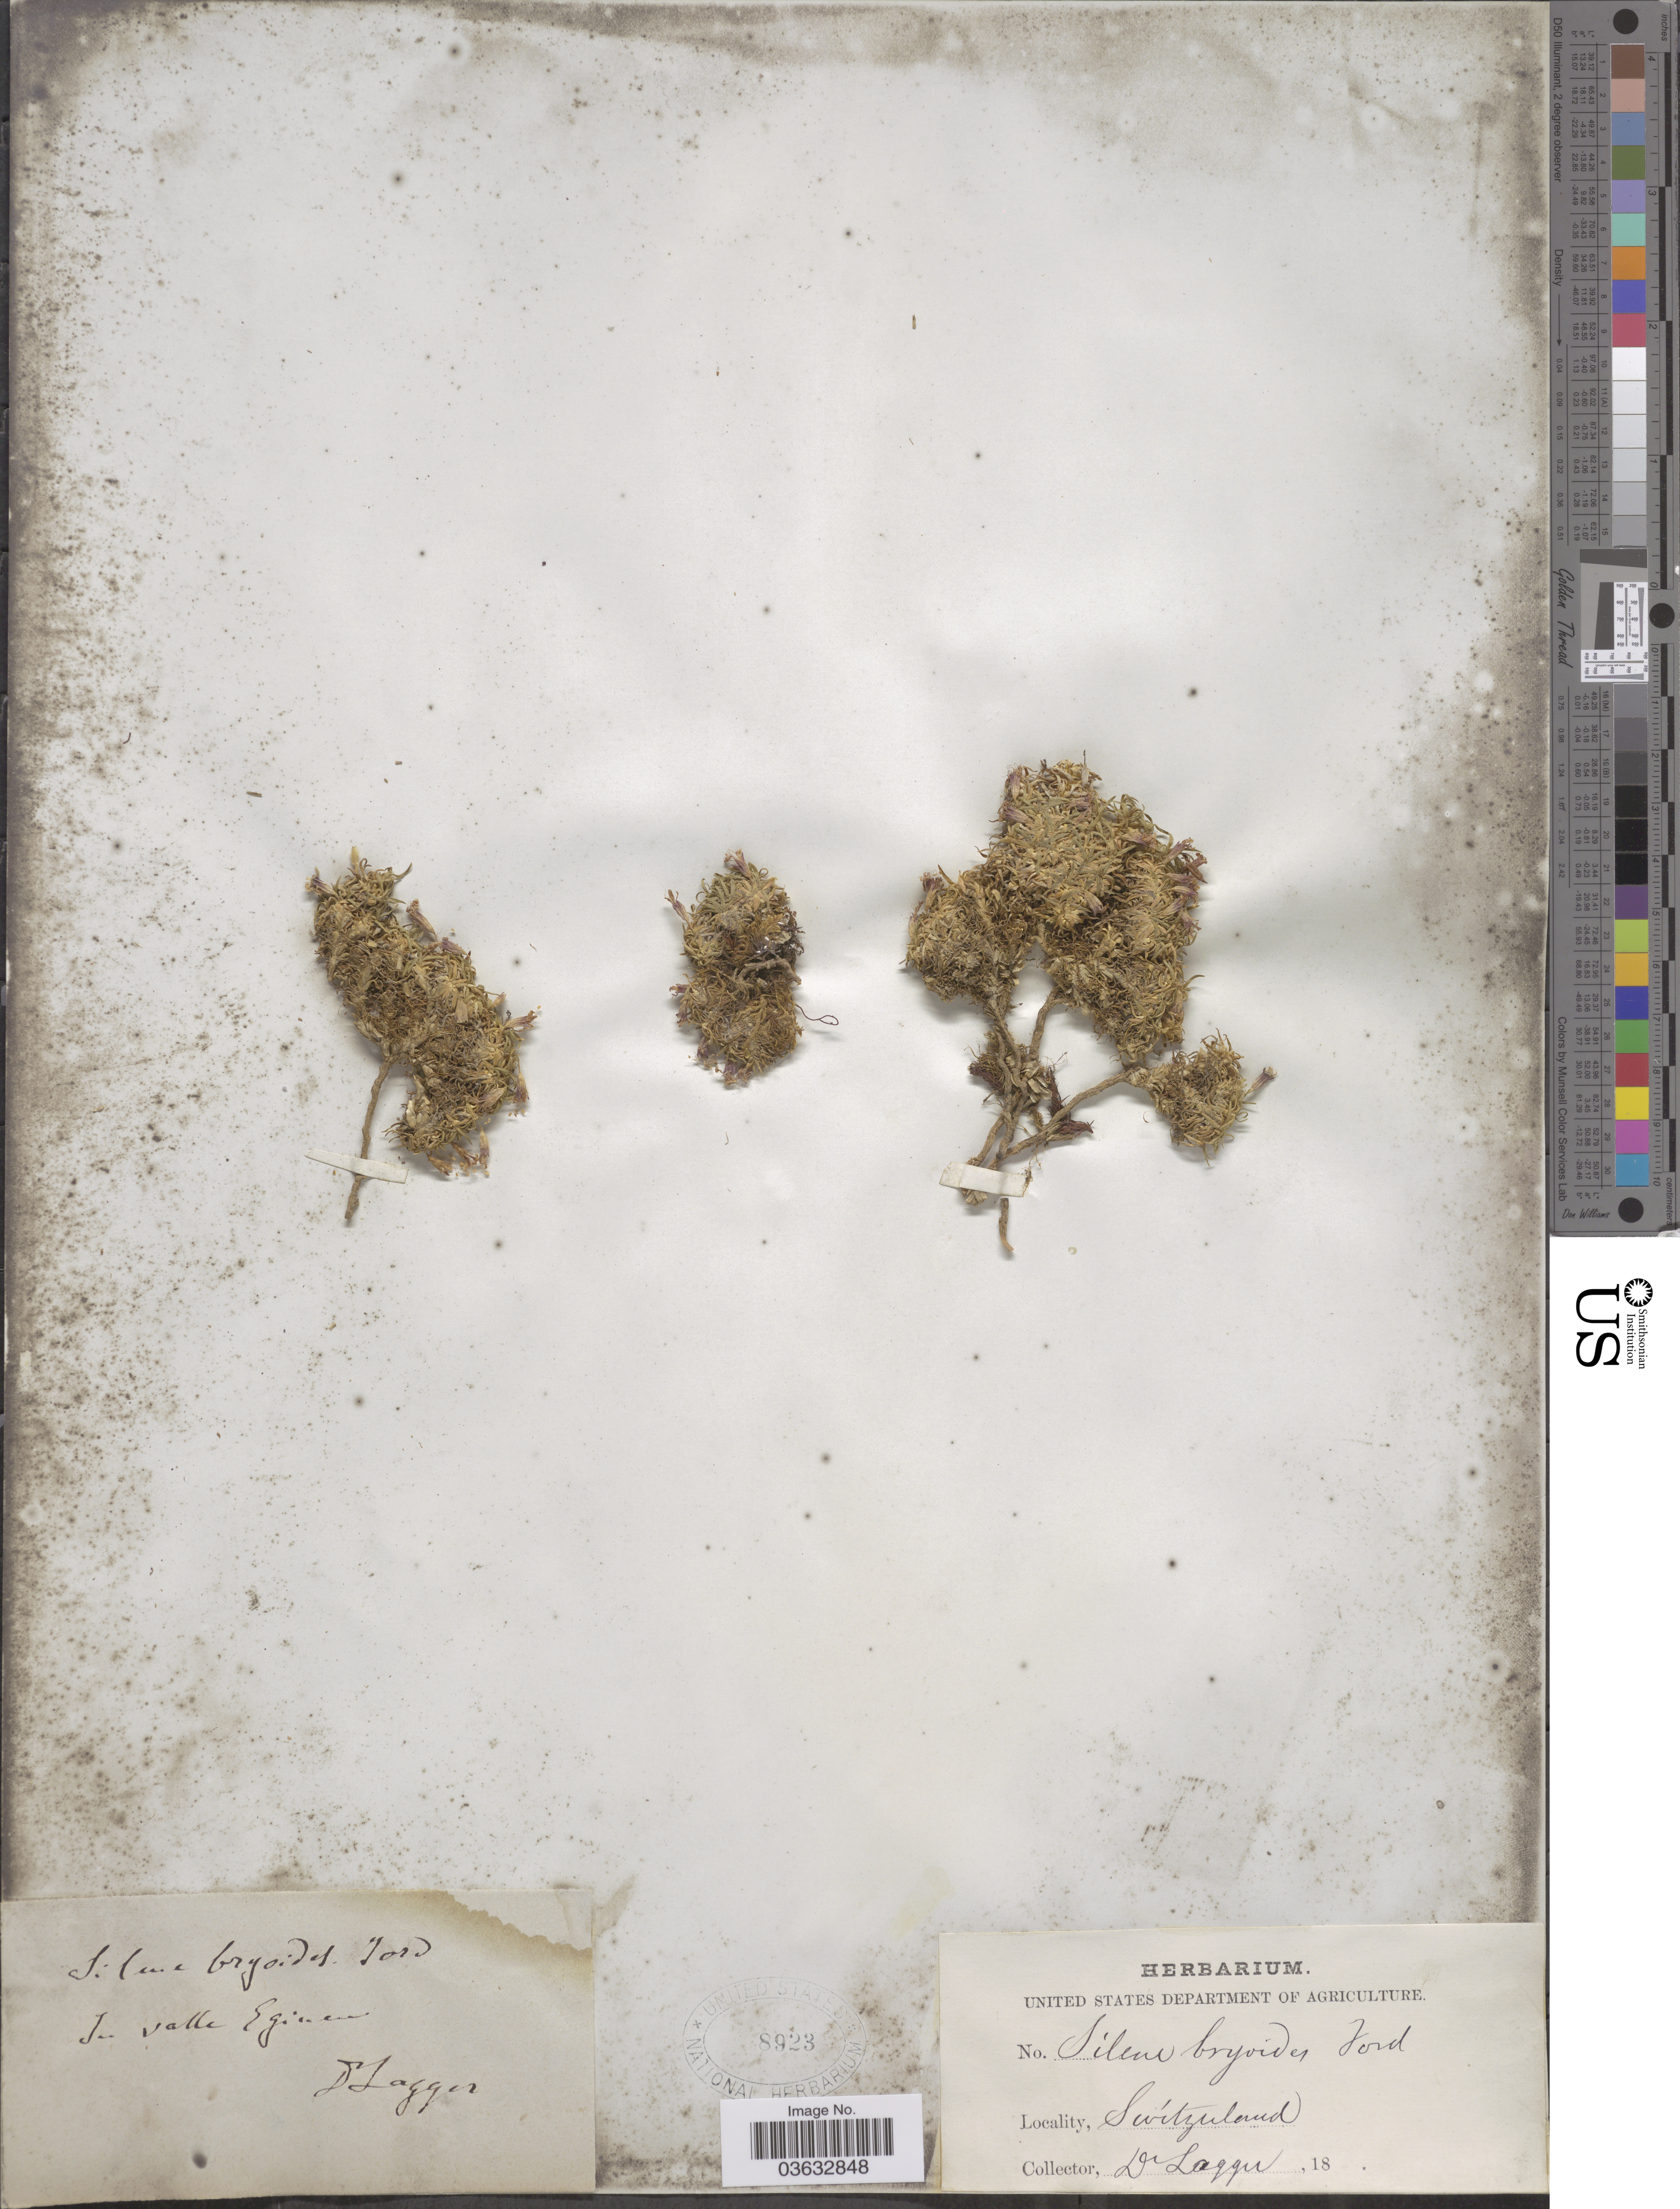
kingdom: Plantae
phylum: Tracheophyta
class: Magnoliopsida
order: Caryophyllales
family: Caryophyllaceae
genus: Silene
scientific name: Silene bryoides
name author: Jord.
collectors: F. J. Lagger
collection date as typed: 18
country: Switzerland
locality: In valle Eginen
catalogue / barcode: US 8923